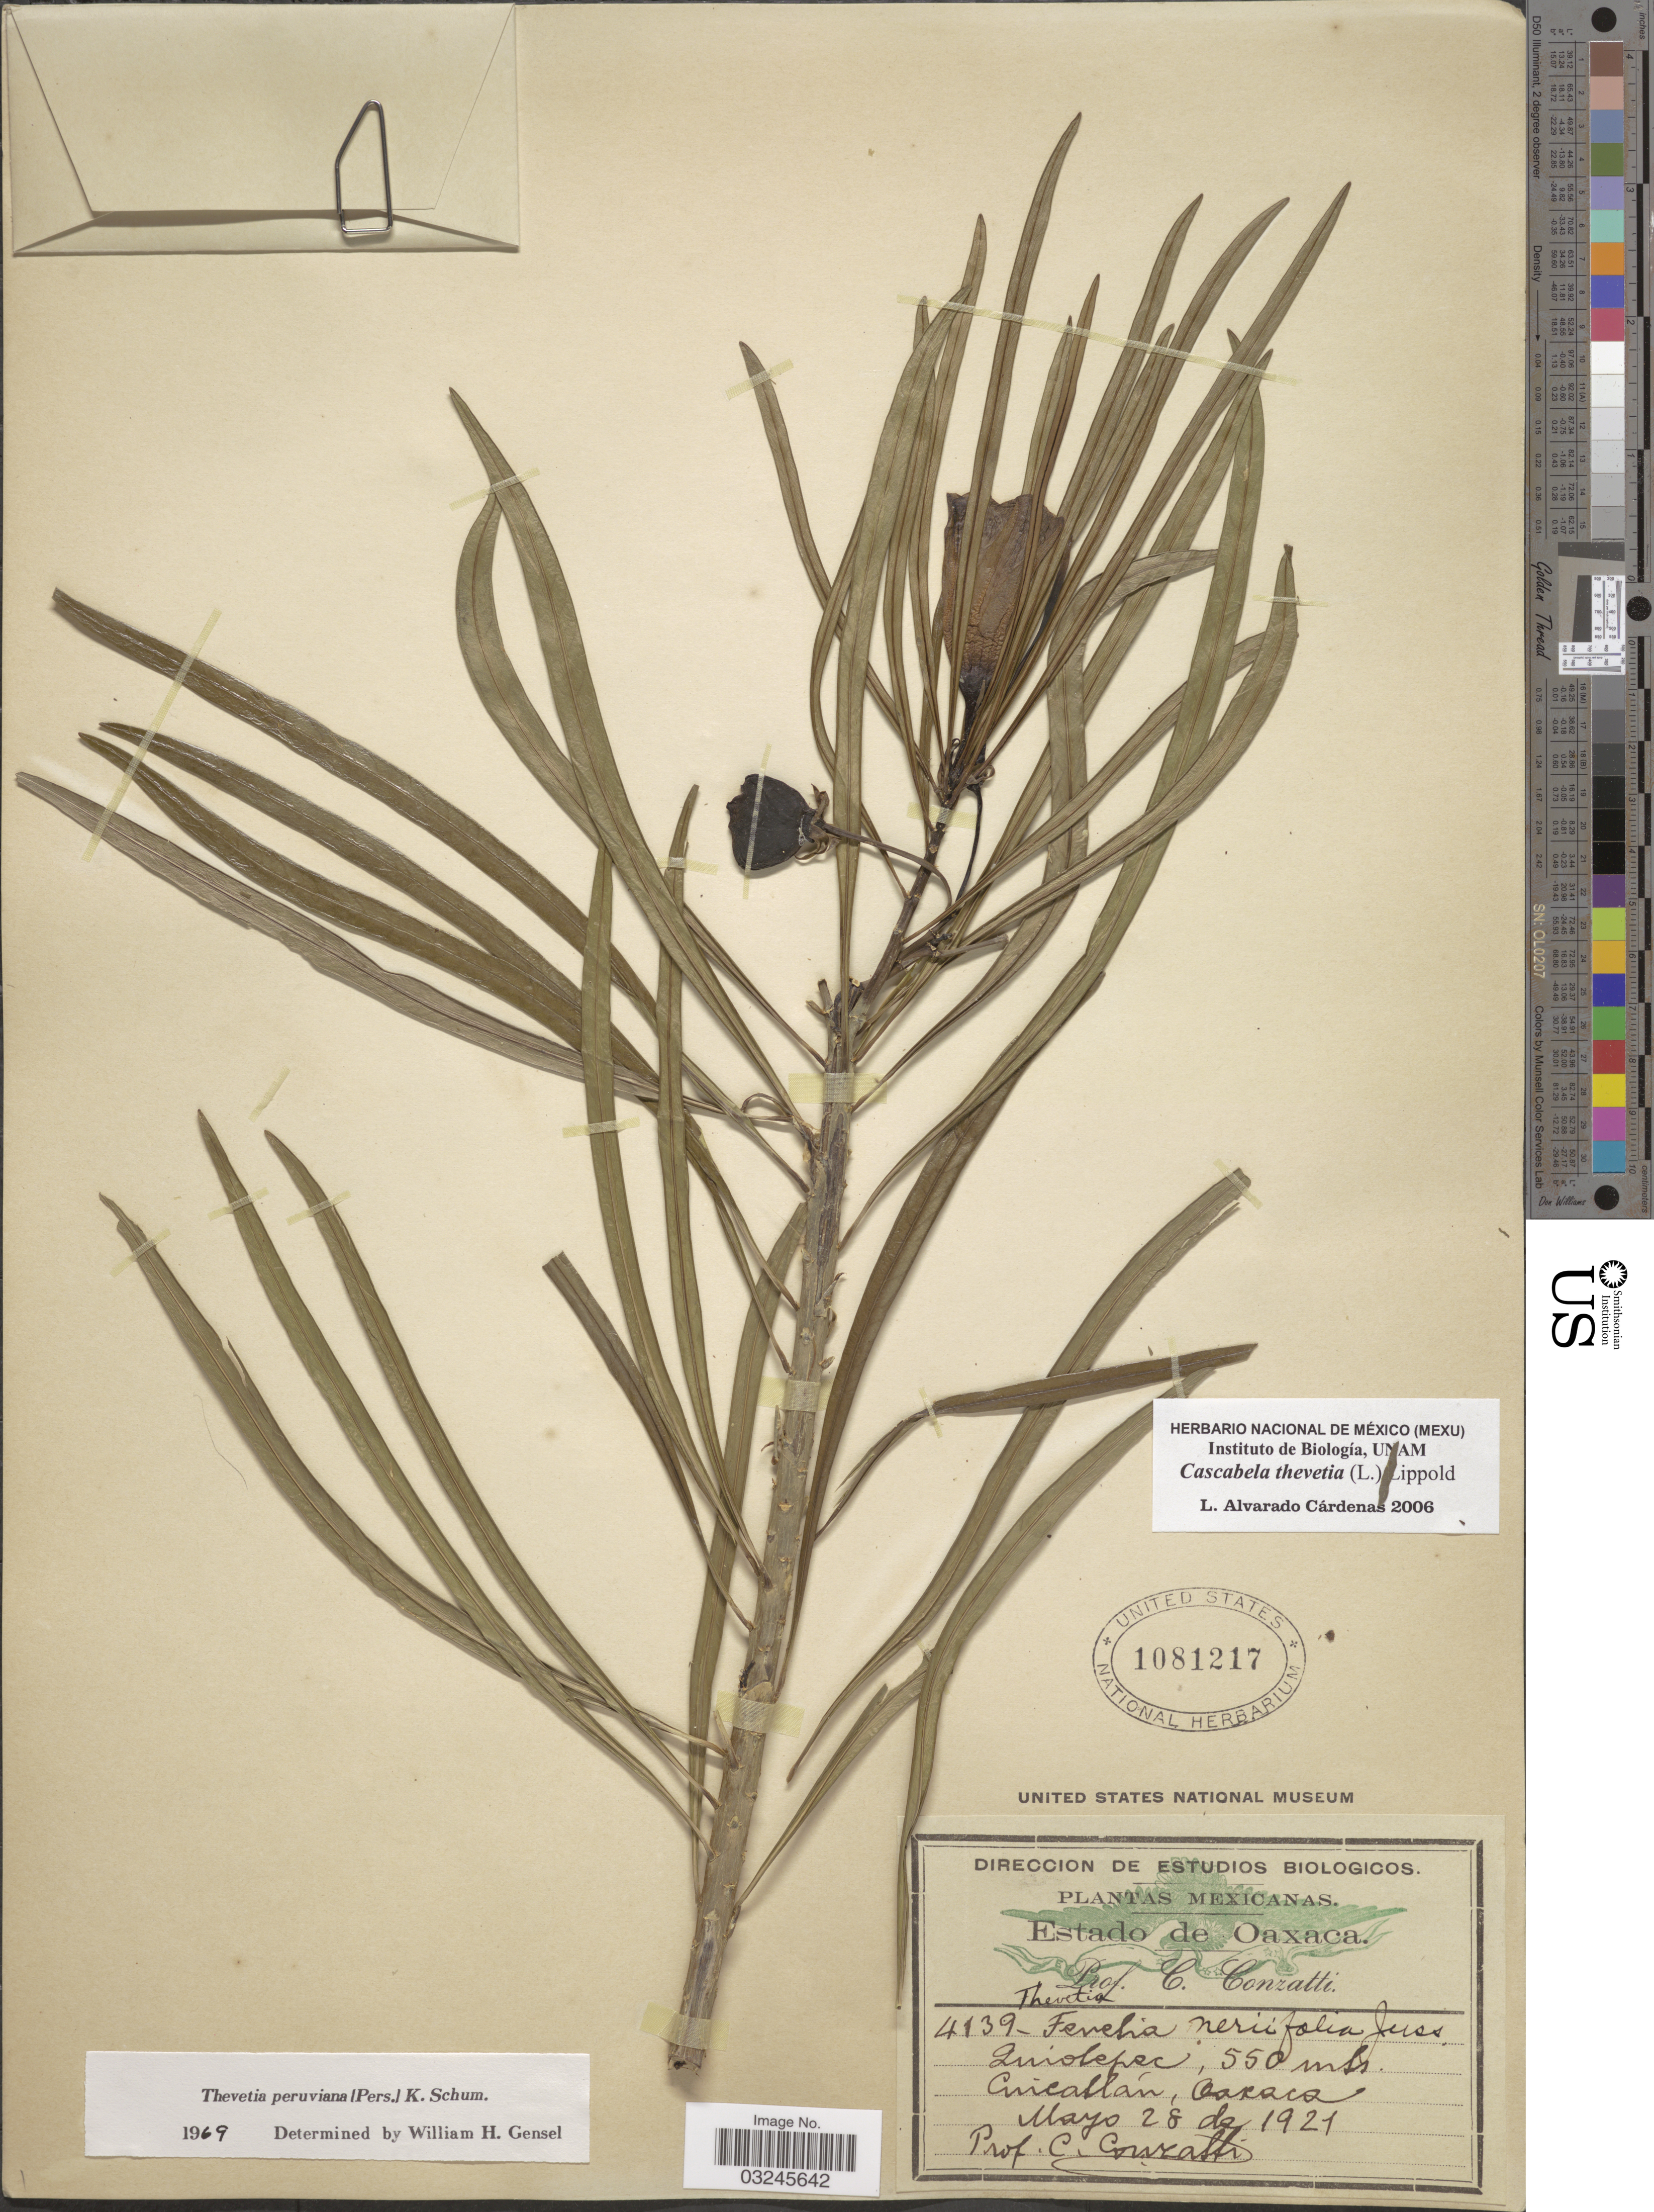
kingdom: Plantae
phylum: Tracheophyta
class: Magnoliopsida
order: Gentianales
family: Apocynaceae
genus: Thevetia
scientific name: Thevetia peruviana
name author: (Pers.) K. Schum.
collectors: C. Conzatti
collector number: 4139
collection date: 1921-05-28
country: Mexico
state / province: Oaxaca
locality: Quiotepec, Cuicatlán, Oaxaca.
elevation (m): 550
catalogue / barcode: US 1081217